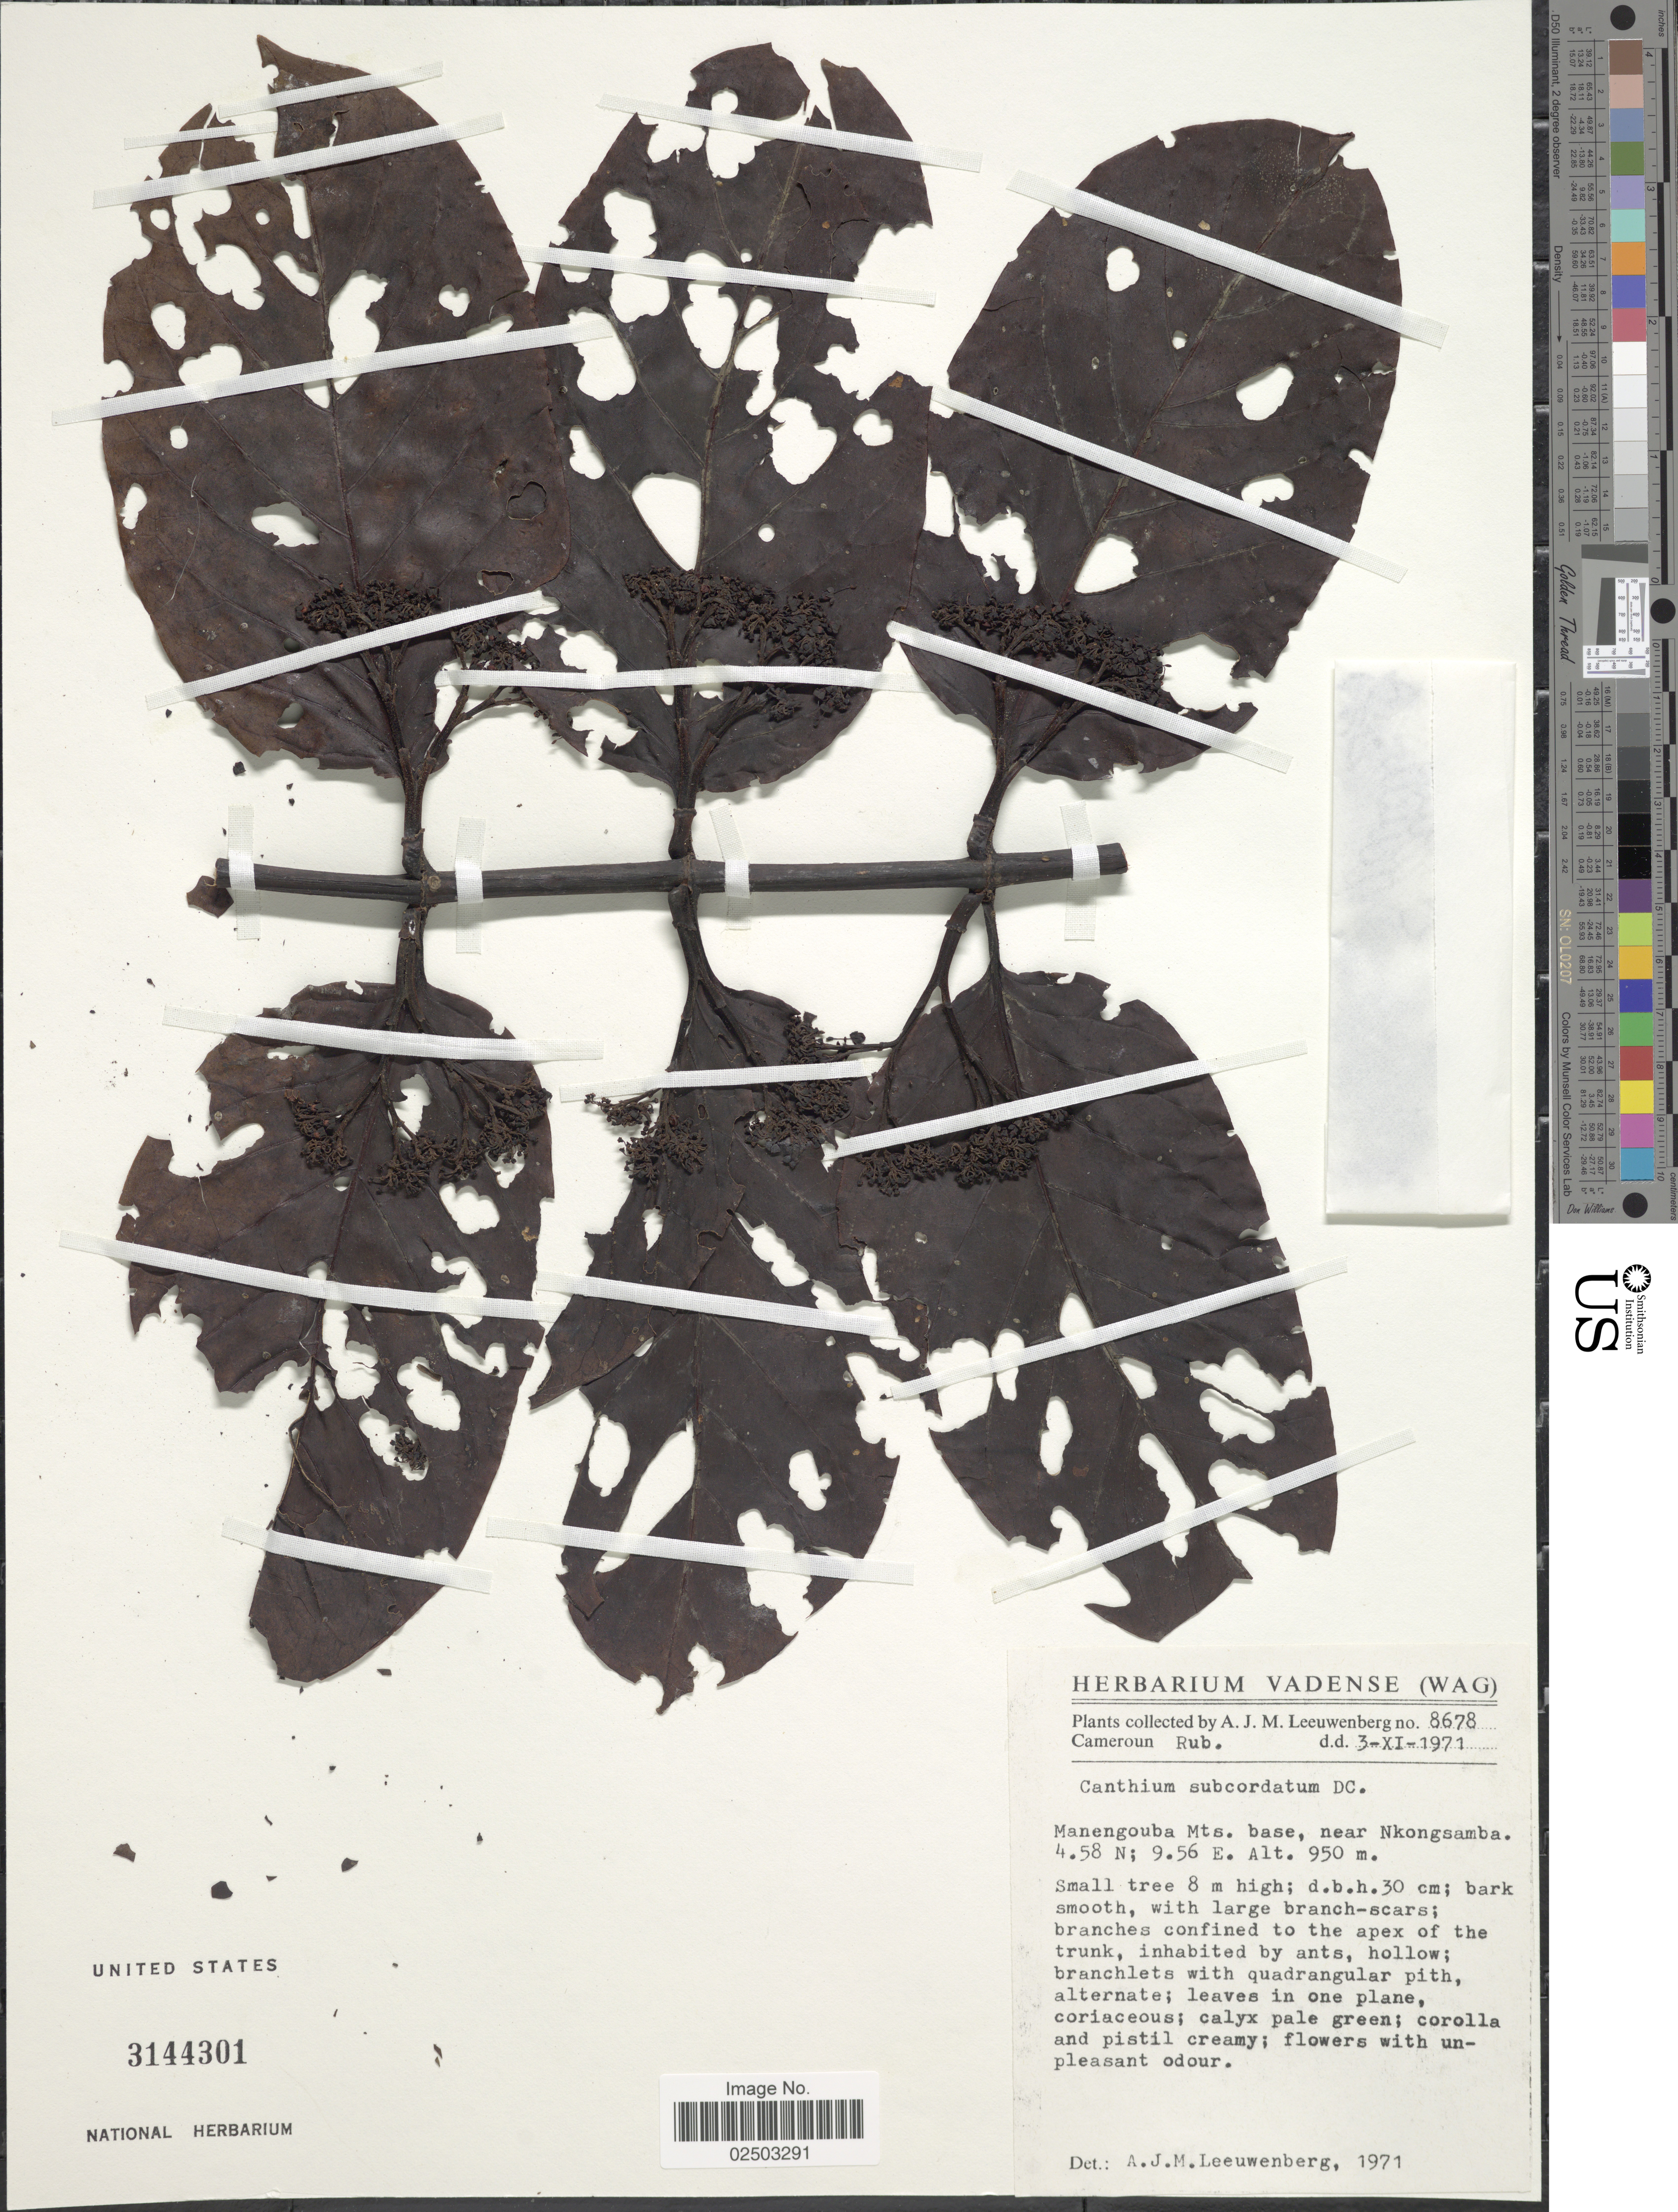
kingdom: Plantae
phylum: Tracheophyta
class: Magnoliopsida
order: Gentianales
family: Rubiaceae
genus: Canthium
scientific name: Canthium subcordatum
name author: DC.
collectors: A. J. M. Leeuwenberg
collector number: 8678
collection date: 1971-11-03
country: Cameroon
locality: Manengouba Mts. base, near Nkonsamba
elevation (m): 950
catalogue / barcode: US 3144301